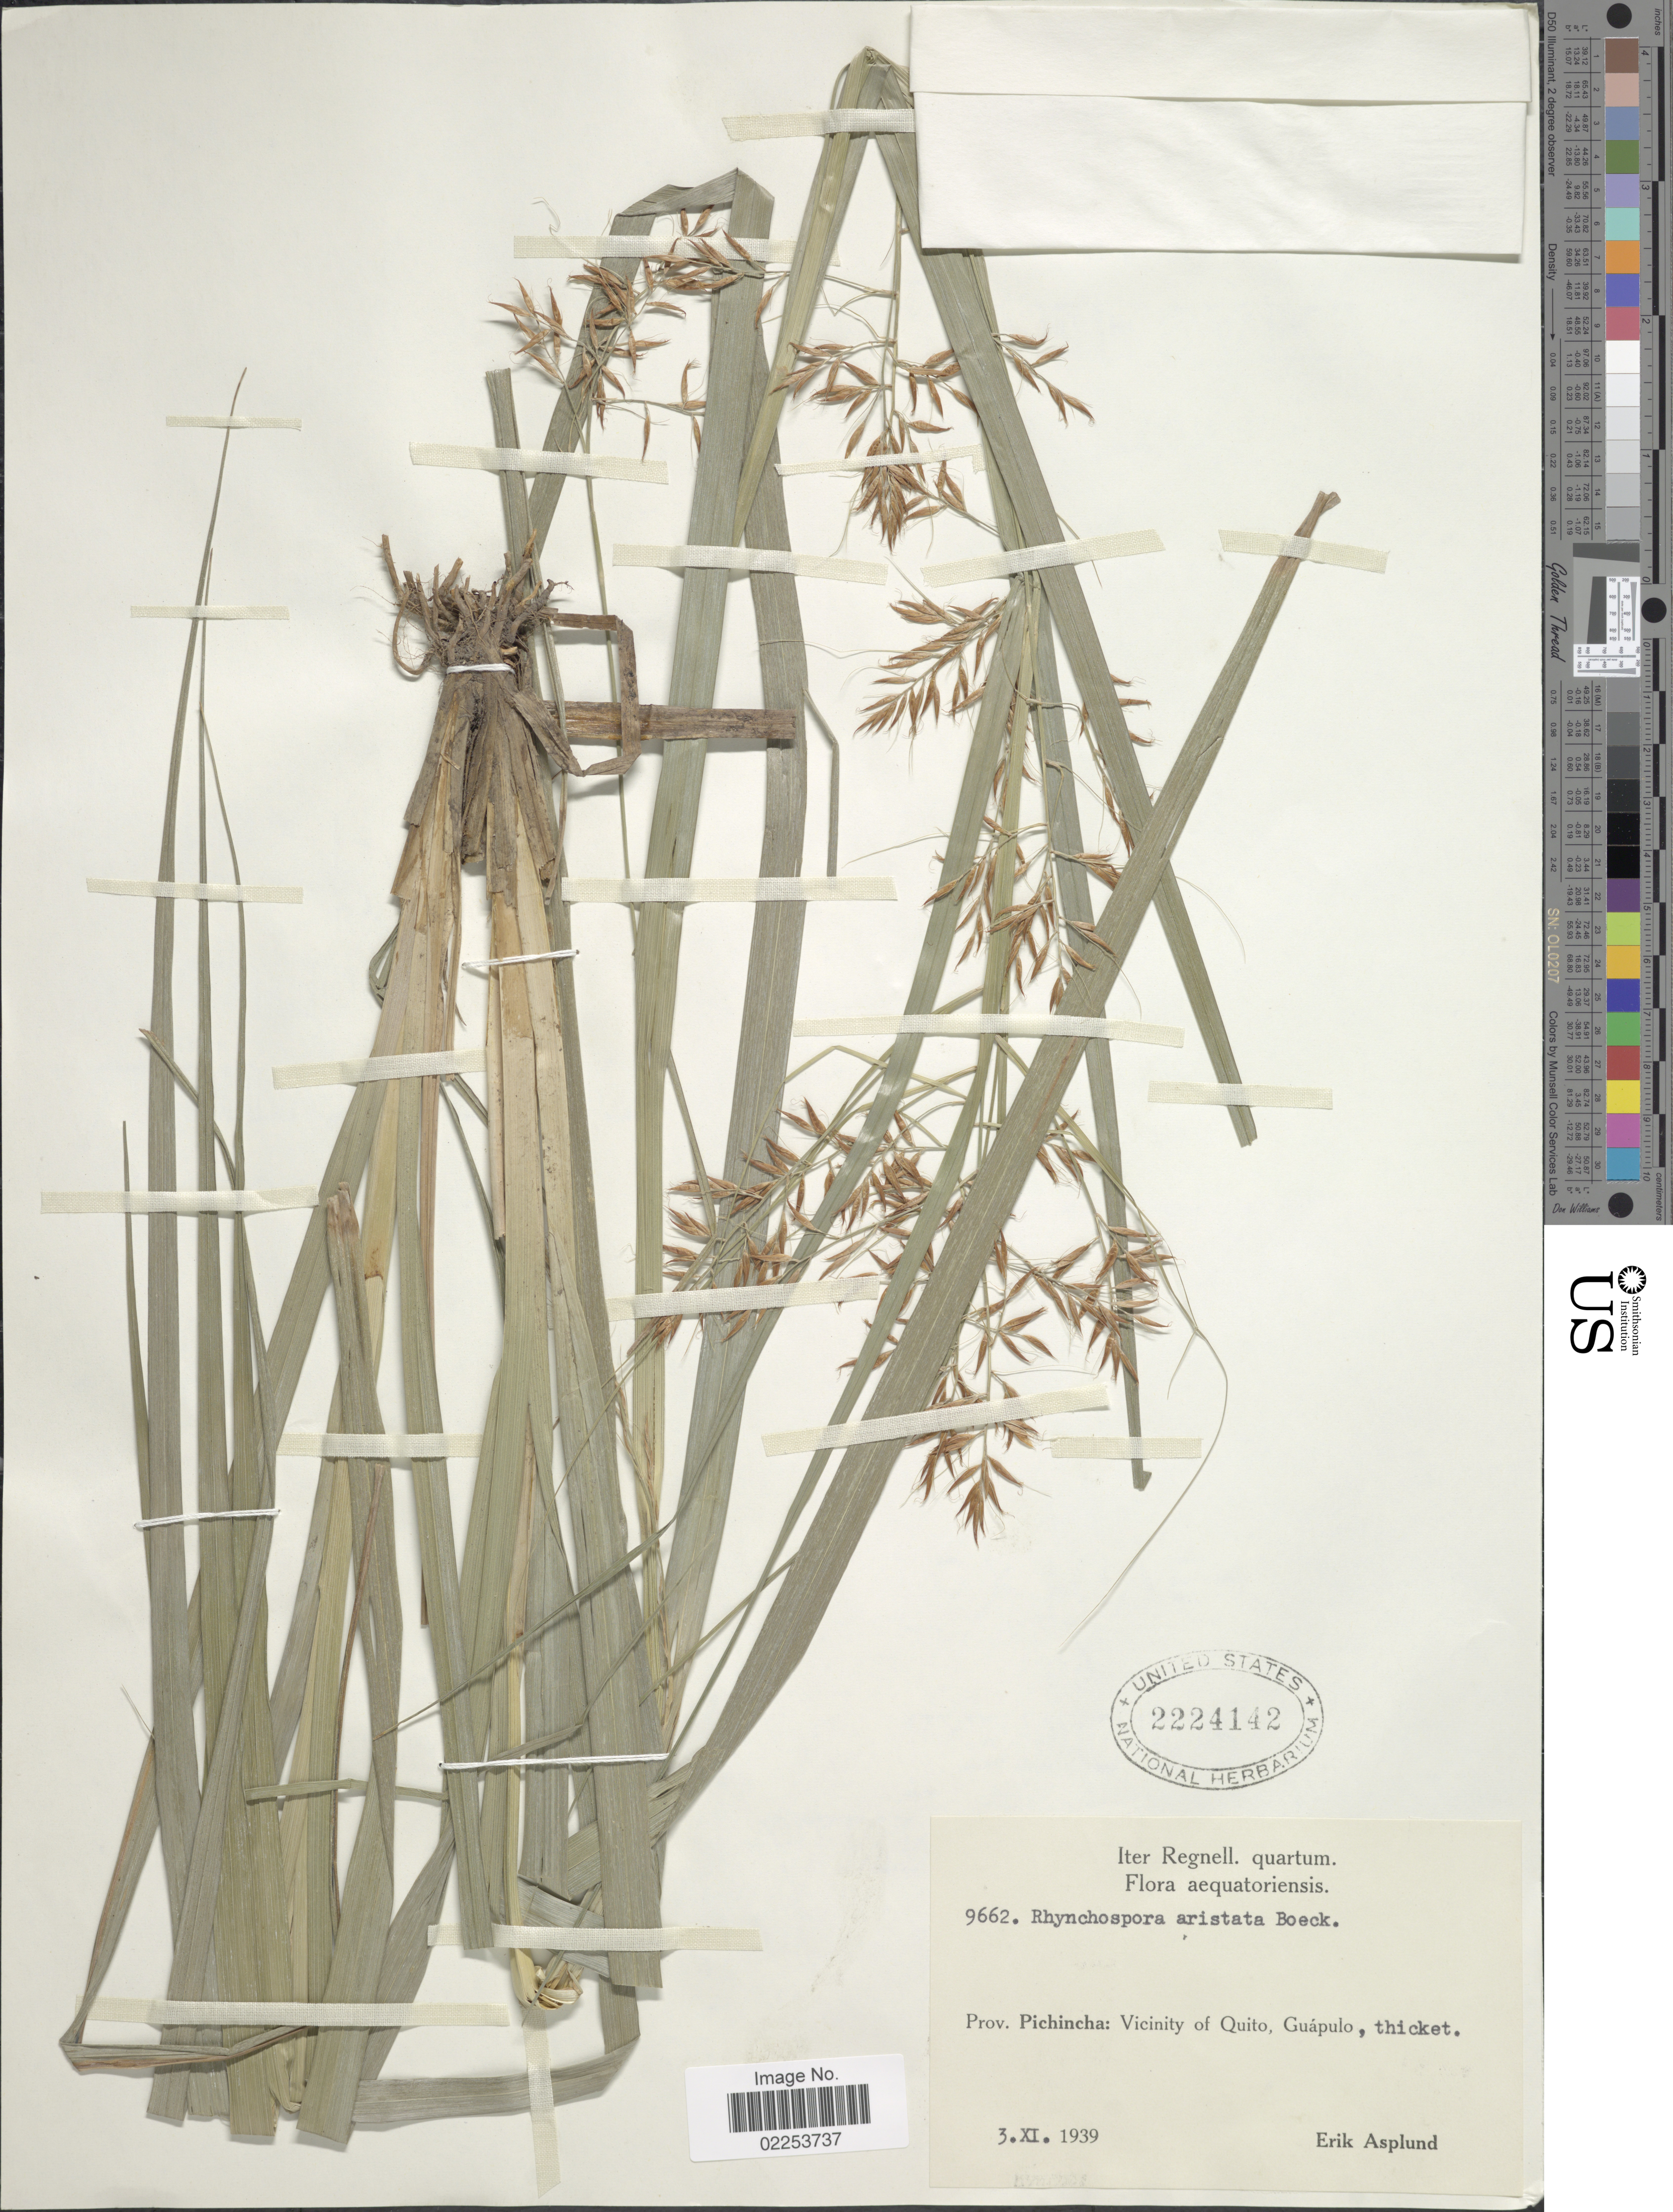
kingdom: Plantae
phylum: Tracheophyta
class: Liliopsida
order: Poales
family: Cyperaceae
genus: Rhynchospora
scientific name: Rhynchospora aristata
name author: Boeckeler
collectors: E. Asplund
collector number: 9662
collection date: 1939-11-03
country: Ecuador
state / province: Pichincha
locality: Vicinity of Quito, Guapulo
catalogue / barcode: US 2224142